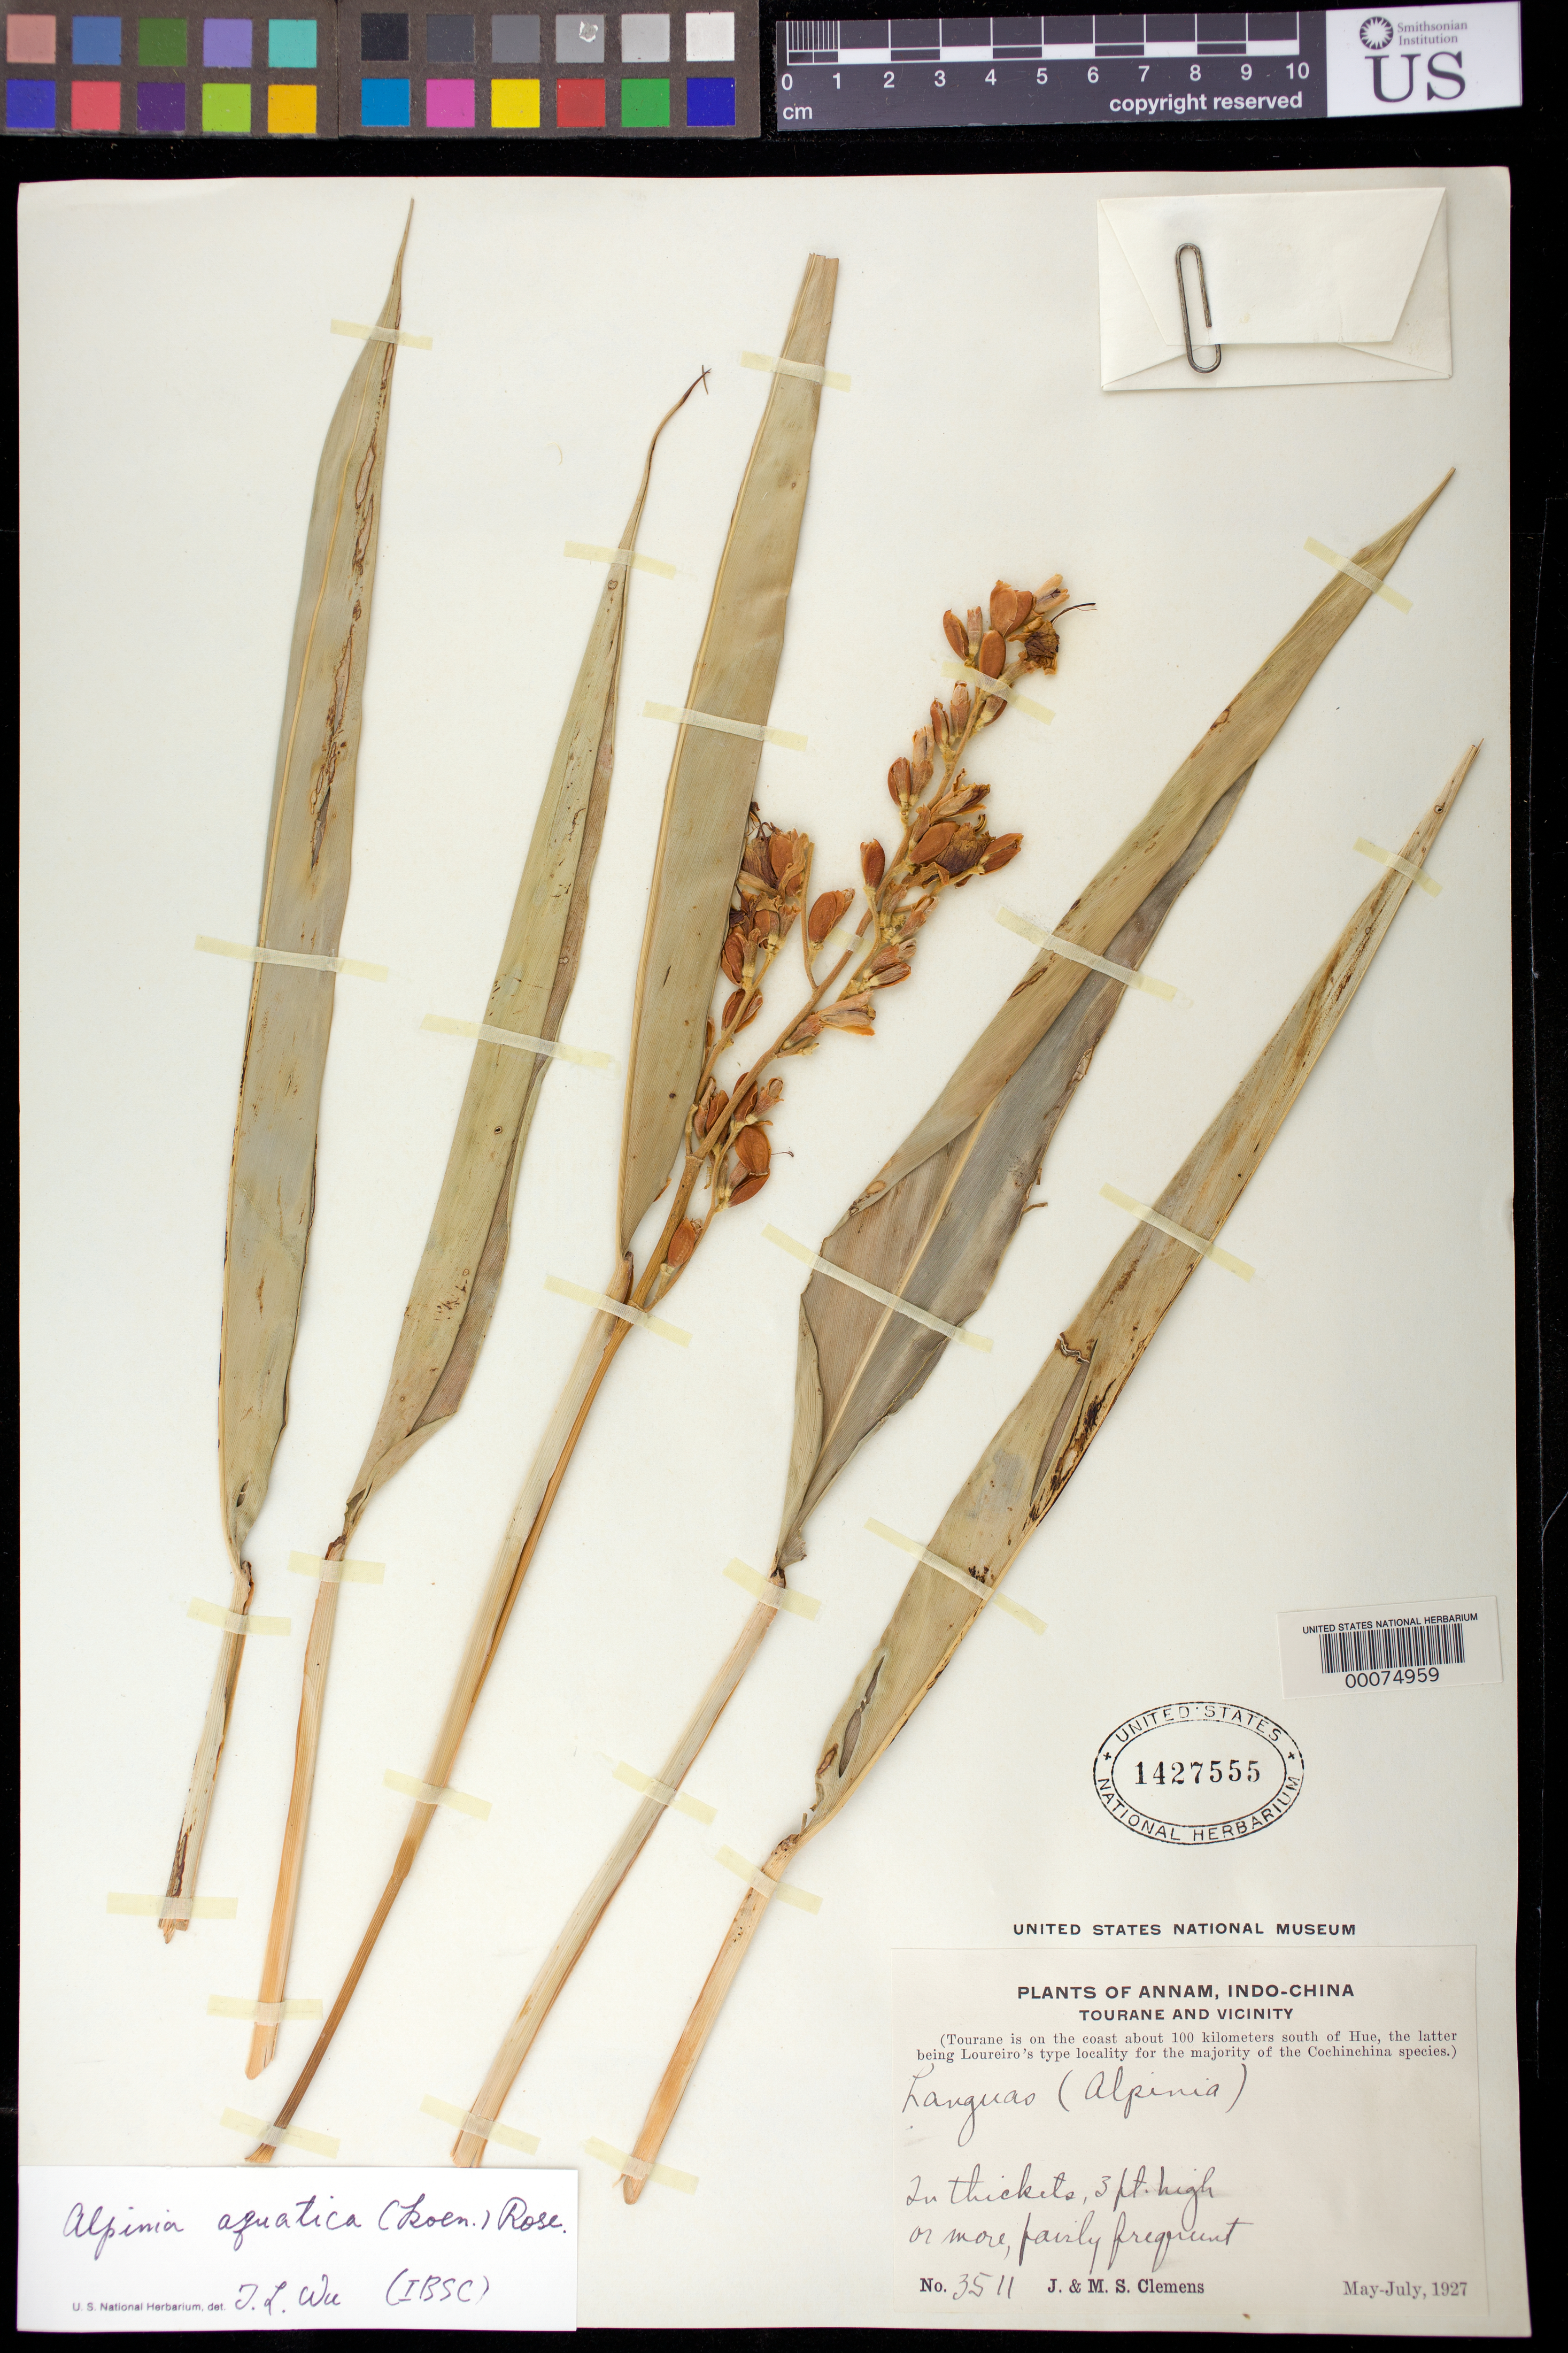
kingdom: Plantae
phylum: Tracheophyta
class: Liliopsida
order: Zingiberales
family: Zingiberaceae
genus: Alpinia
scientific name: Alpinia aquatica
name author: (J. Koenig) Roscoe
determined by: Wu, Te-Ling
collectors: J. Clemens & M. S. Clemens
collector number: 3511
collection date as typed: May 1927 to -- Jul 1927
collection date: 1927-05/1927-07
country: Vietnam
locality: Tourane and vicinity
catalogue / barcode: US 1427555